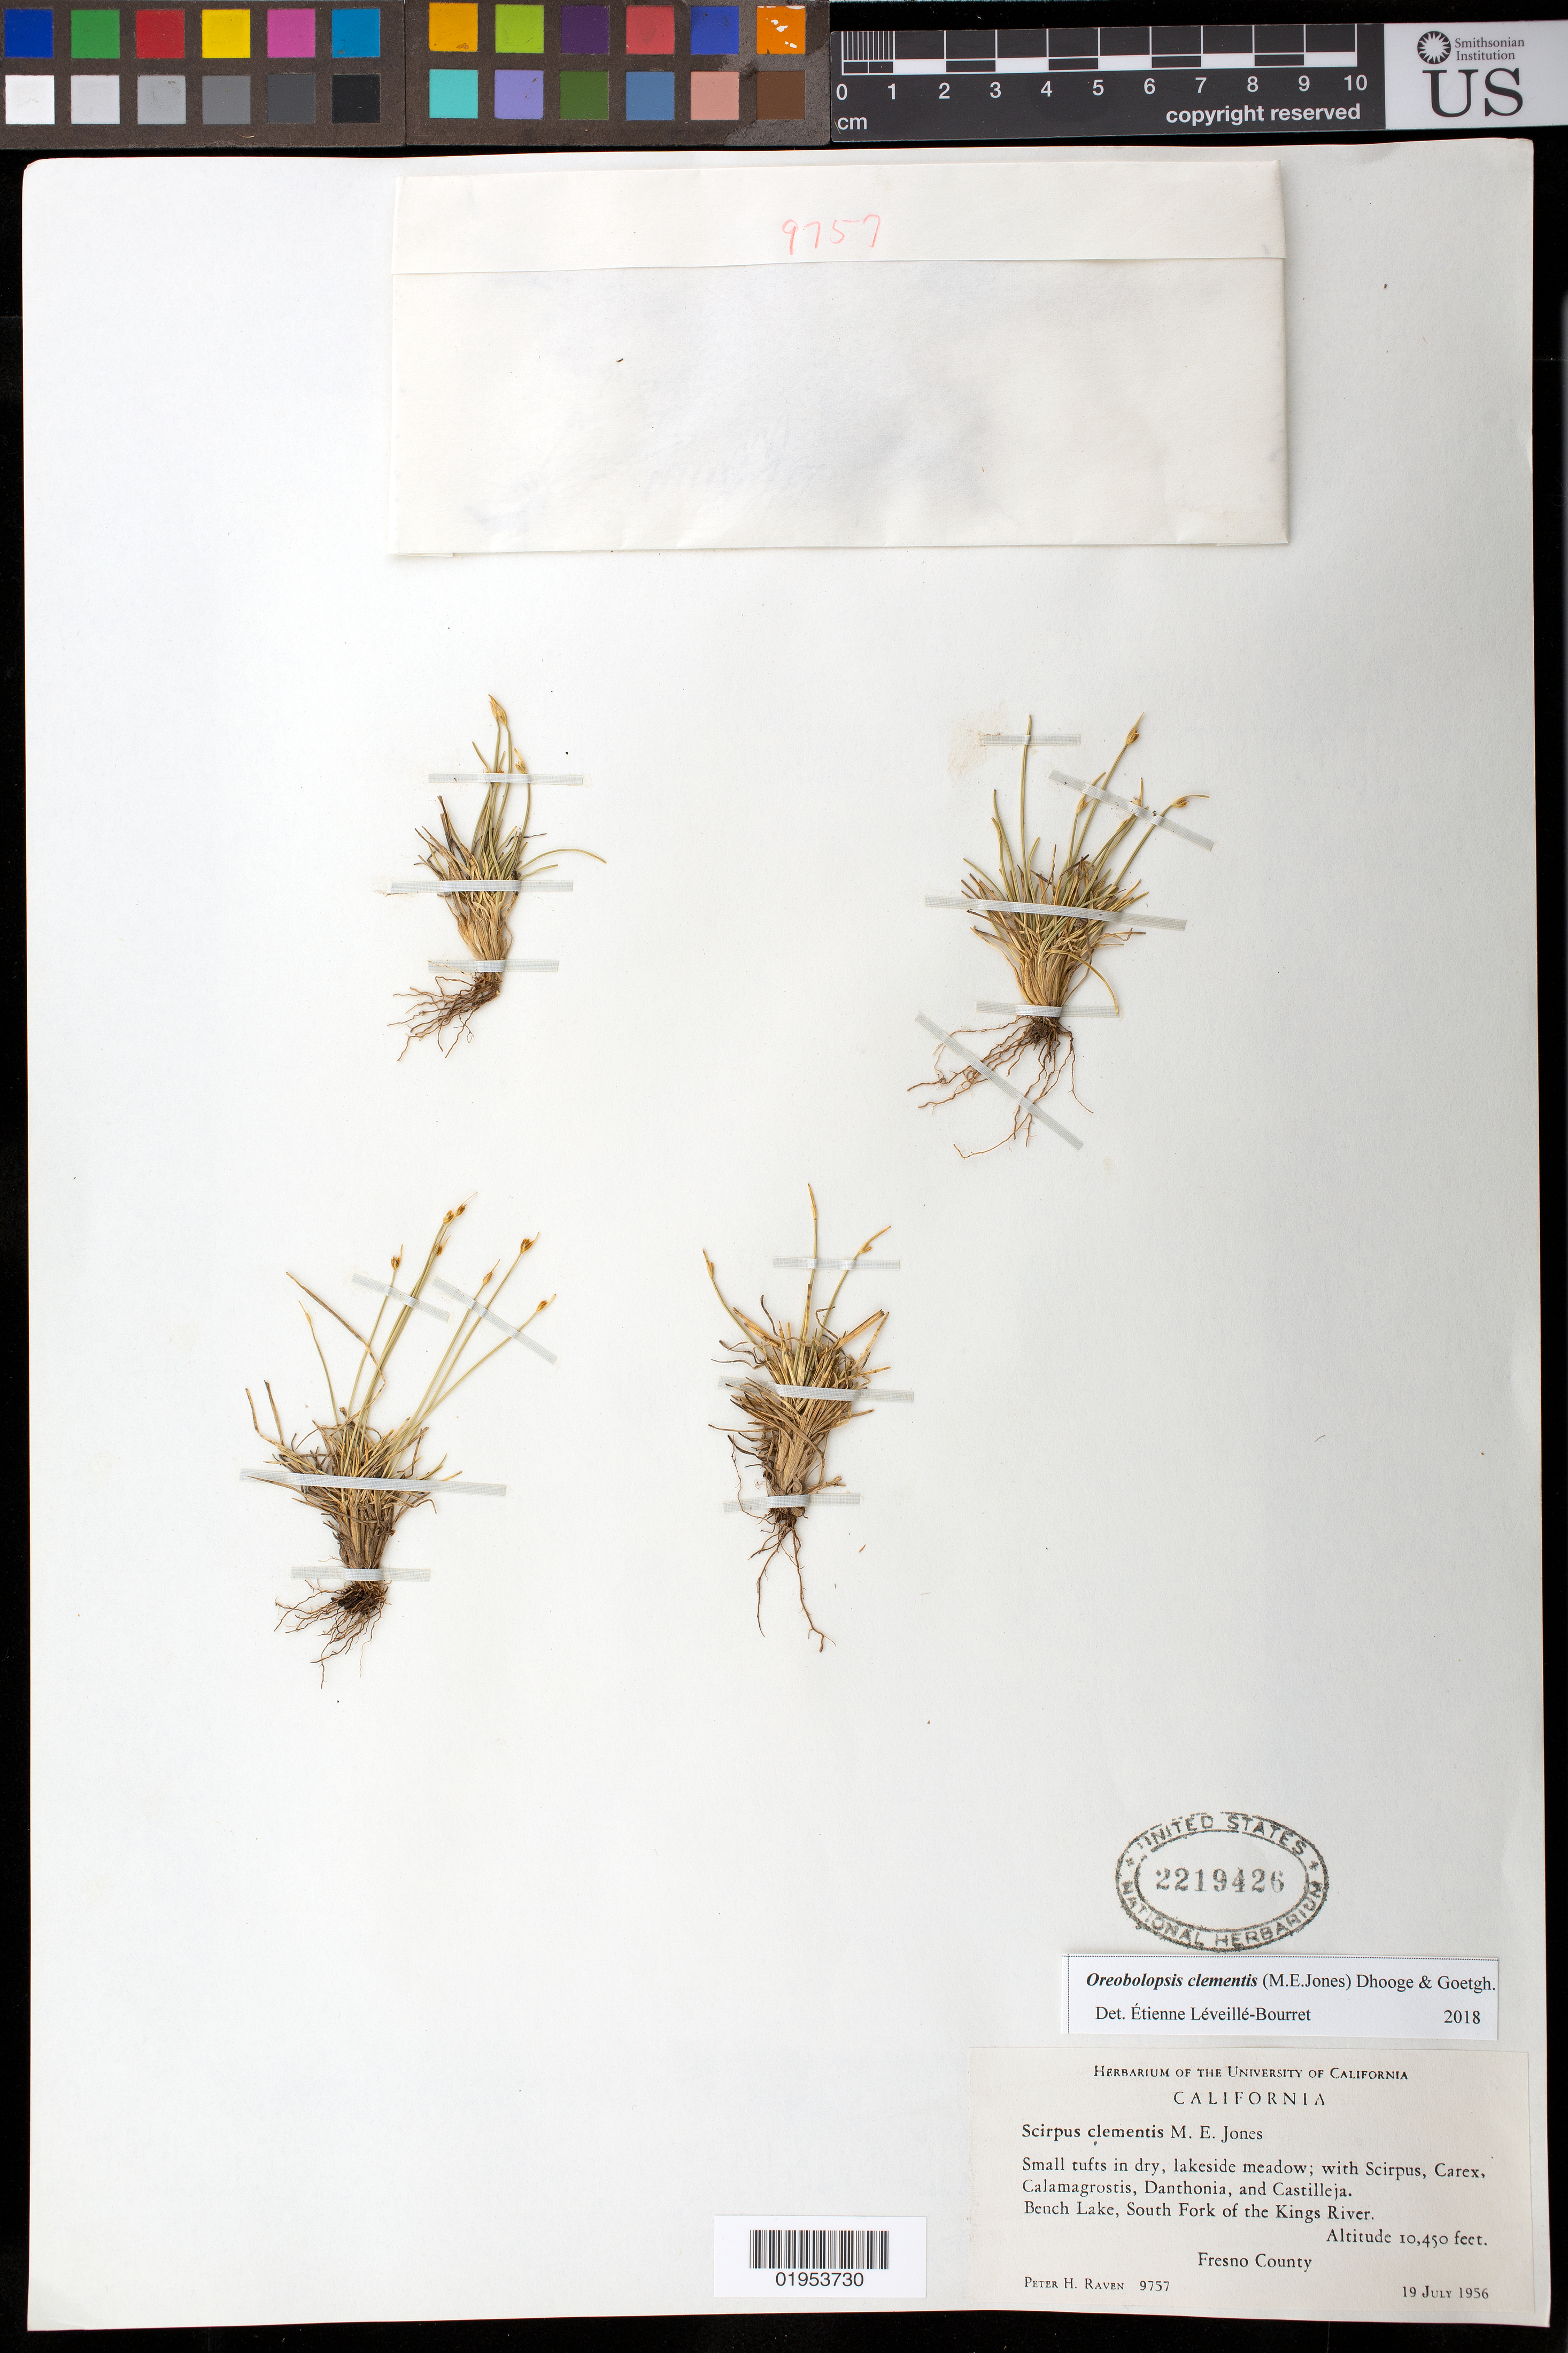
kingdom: Plantae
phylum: Tracheophyta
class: Liliopsida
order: Poales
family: Cyperaceae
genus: Trichophorum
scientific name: Trichophorum clementis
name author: (M.E. Jones) S.G. Sm.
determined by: Strong, Mark T., (BOT), Smithsonian Institution - National Museum of Natural History (UNITED STATES)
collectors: P. Raven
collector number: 9757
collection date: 1956-07-19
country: United States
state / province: California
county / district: Fresno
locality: Bench Lake, South fork of the Kings River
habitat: Lakeside meadow.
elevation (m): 3185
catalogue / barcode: US 2219426